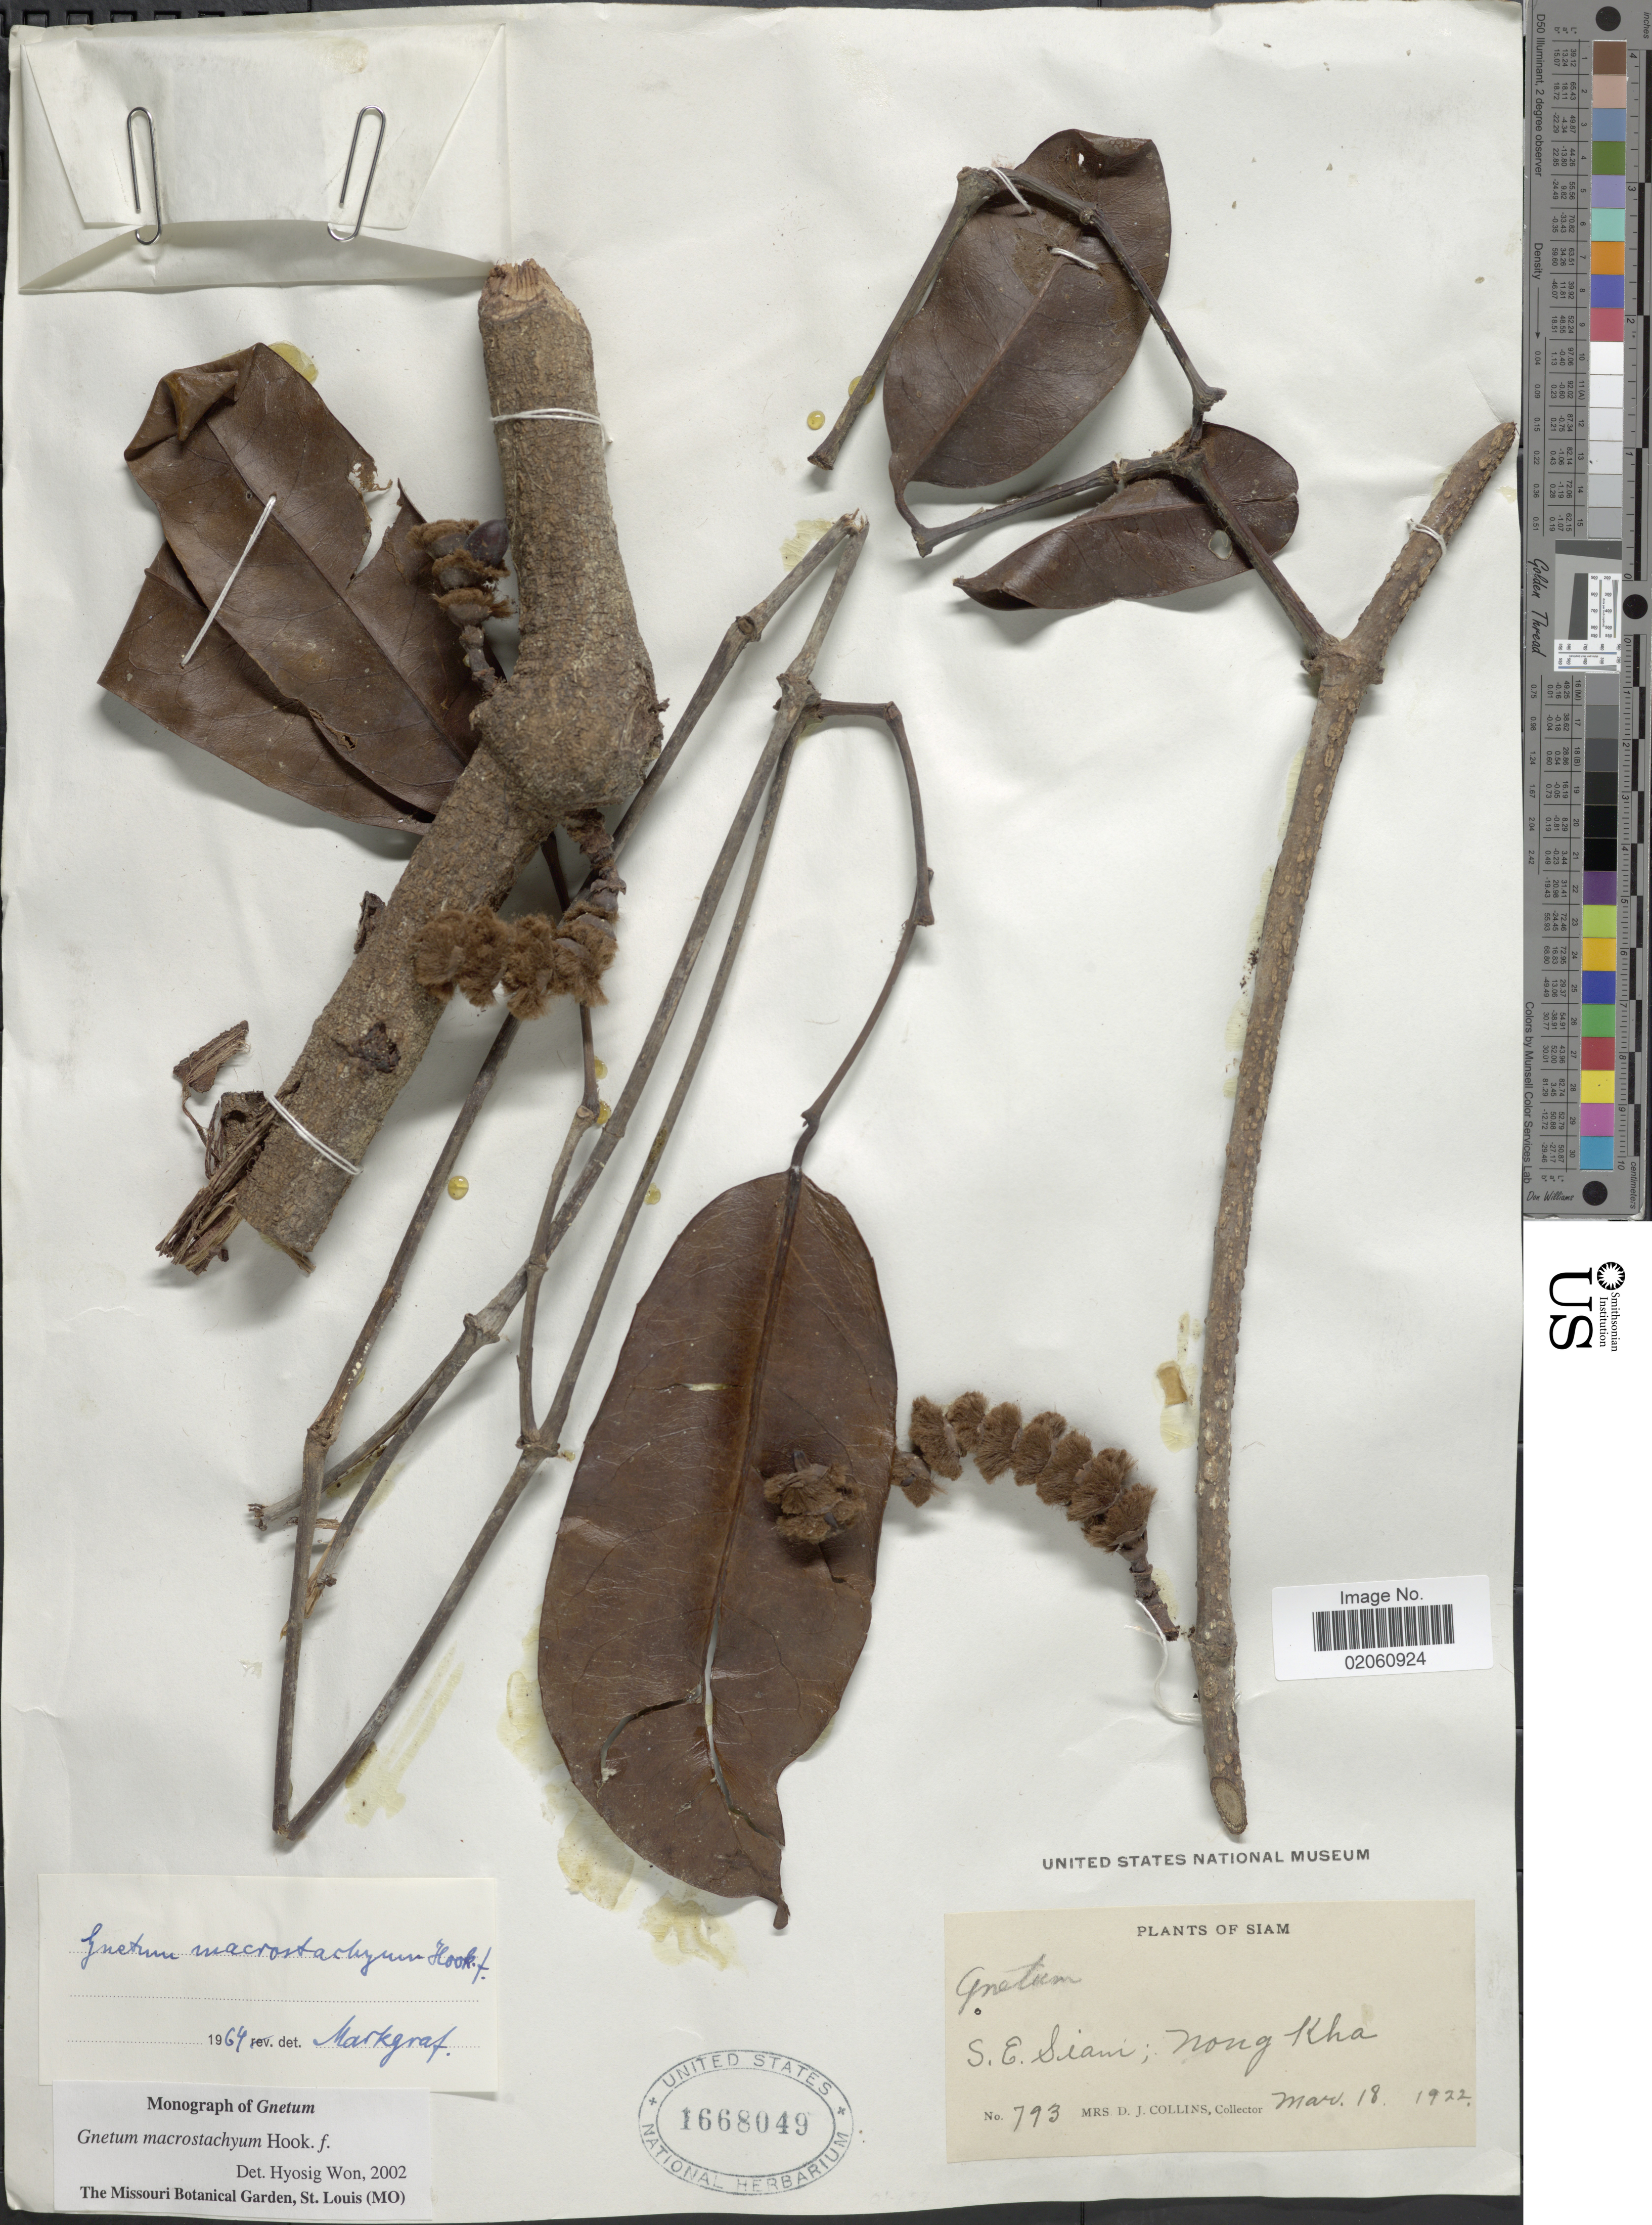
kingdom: Plantae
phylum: Tracheophyta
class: Gnetopsida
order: Gnetales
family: Gnetaceae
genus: Gnetum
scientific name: Gnetum macrostachyum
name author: Hook. f.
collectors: Mrs. D. J. Collins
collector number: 793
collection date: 1922-03-18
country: Thailand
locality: Siam, S.E. Siam; Nong Kha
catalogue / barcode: US 1668049